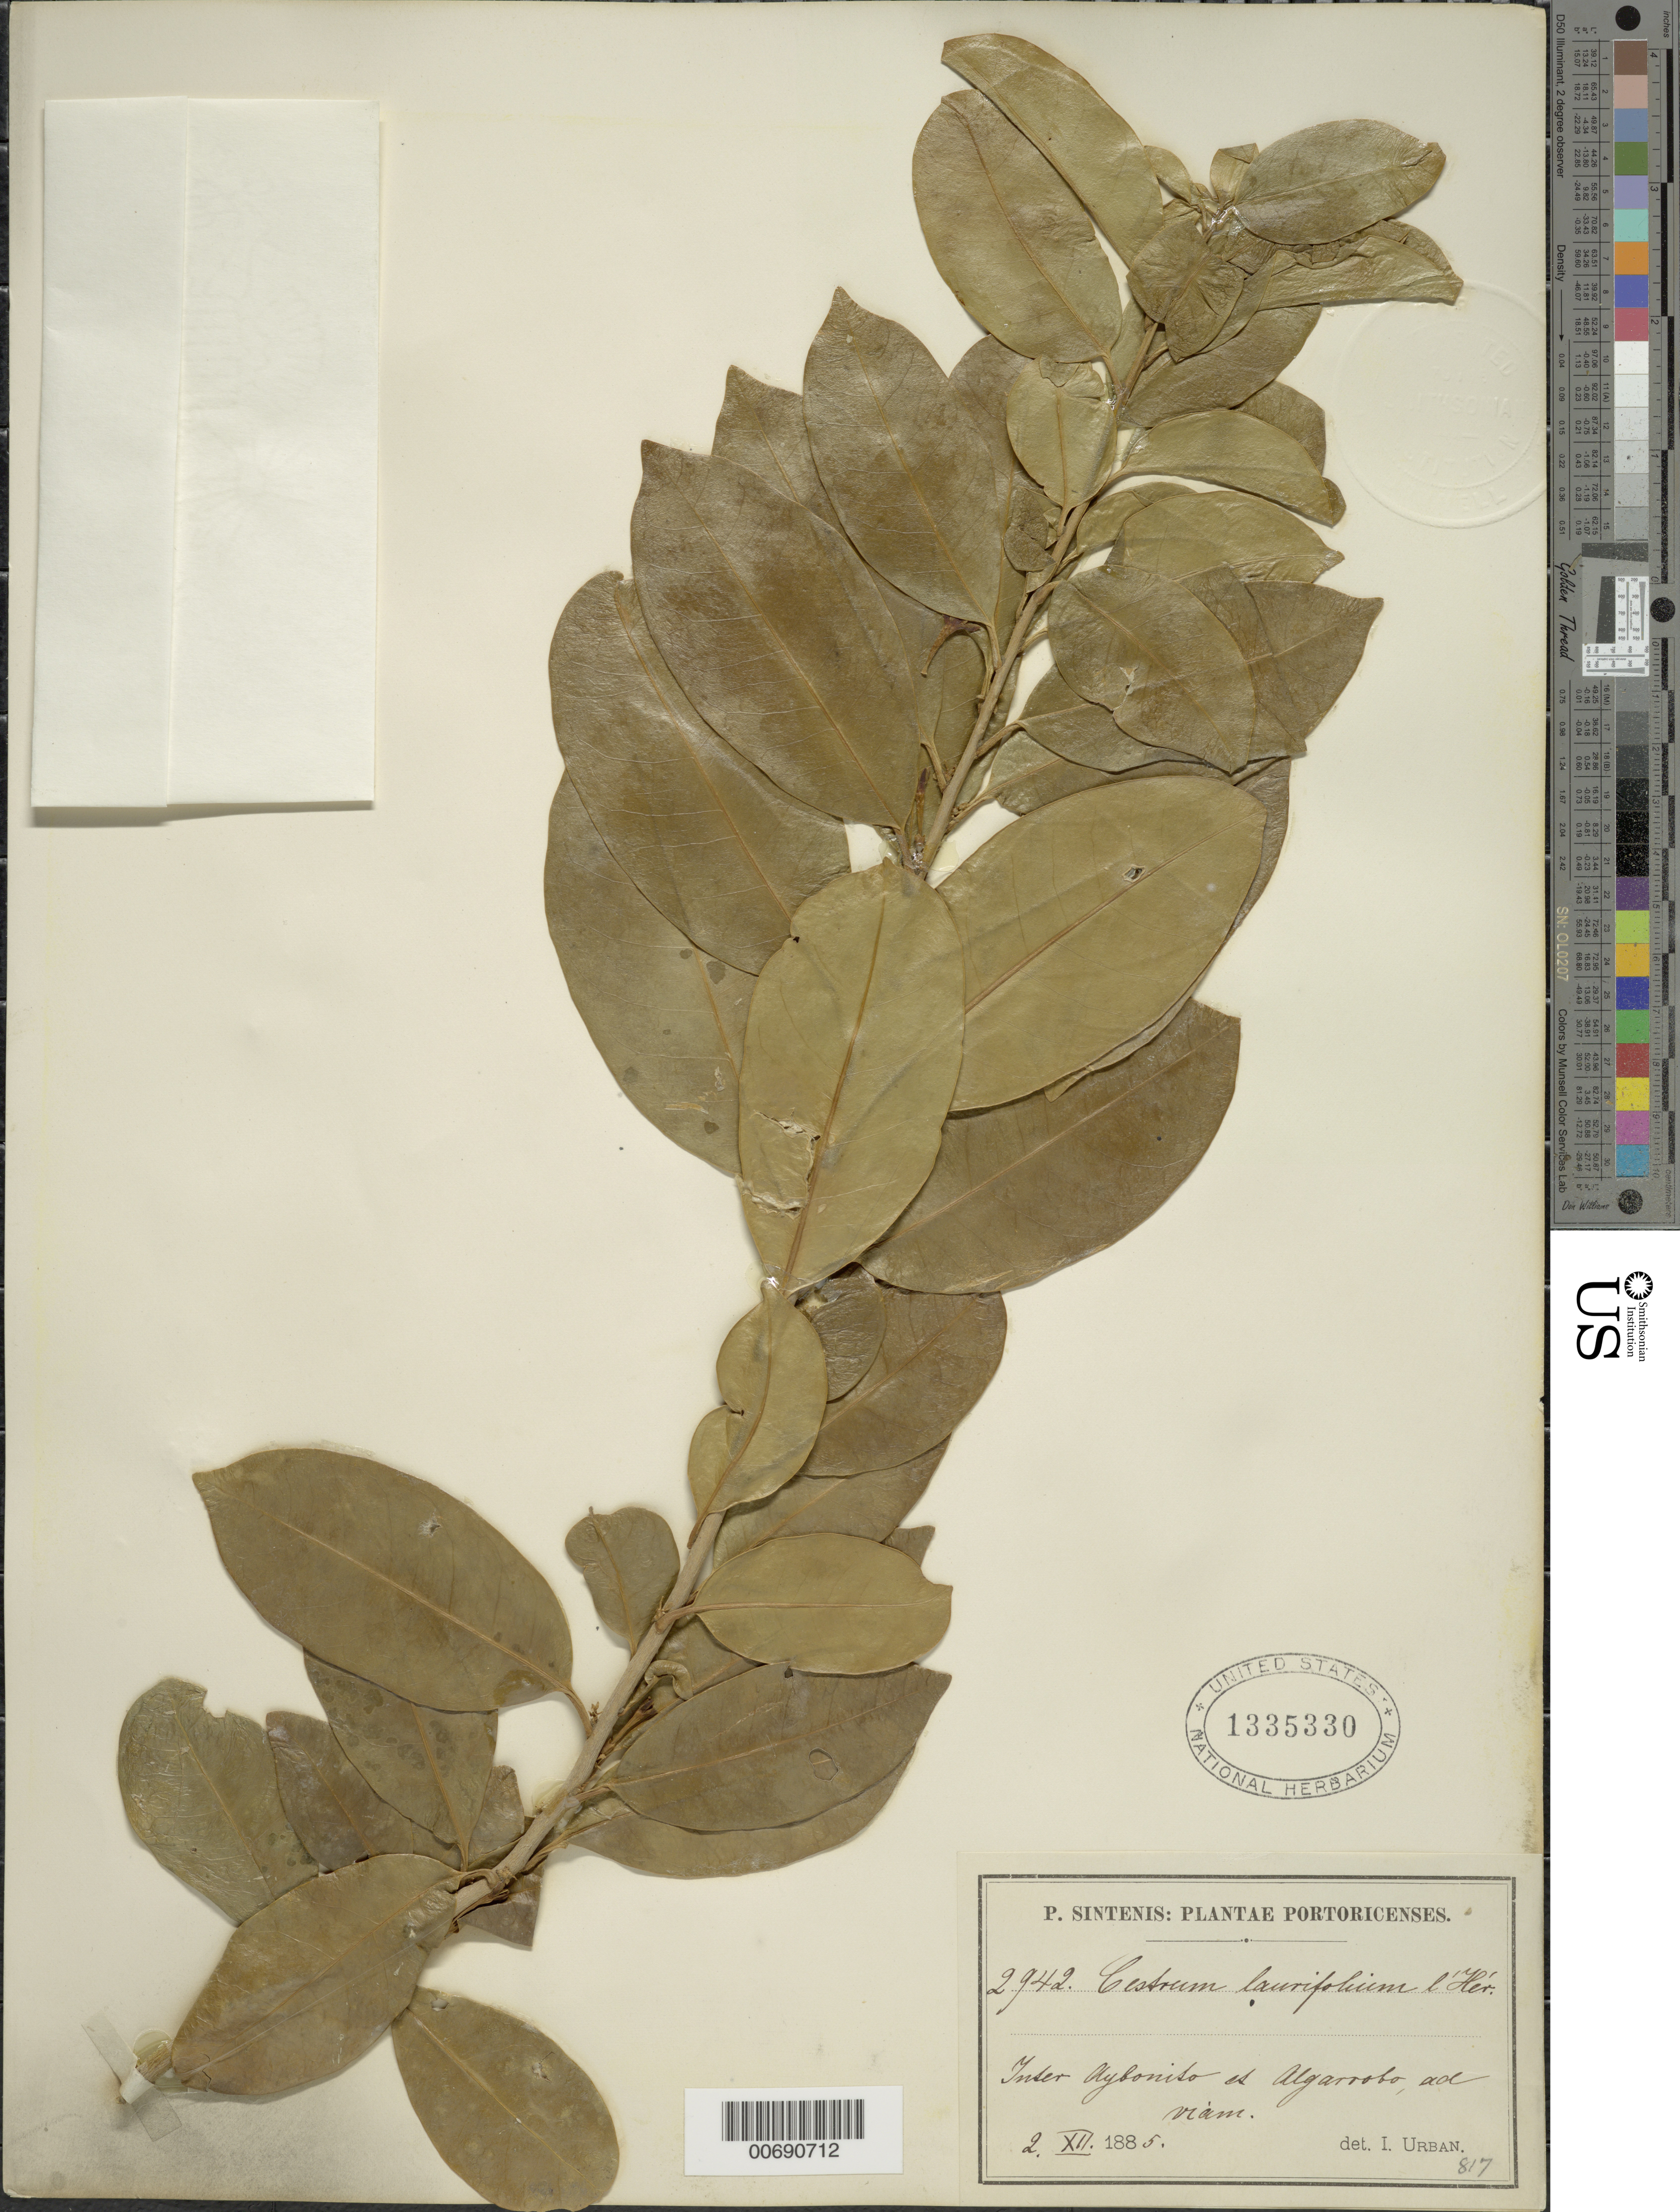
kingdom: Plantae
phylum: Tracheophyta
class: Magnoliopsida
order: Solanales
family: Solanaceae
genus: Cestrum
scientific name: Cestrum laurifolium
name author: L'Hér.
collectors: P. Sintenis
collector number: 2942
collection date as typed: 02 Dec 1885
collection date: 1885-12-02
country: Puerto Rico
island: Greater Antilles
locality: Inter Aybonito et Algarrodo, ad viam.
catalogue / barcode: US 1335330